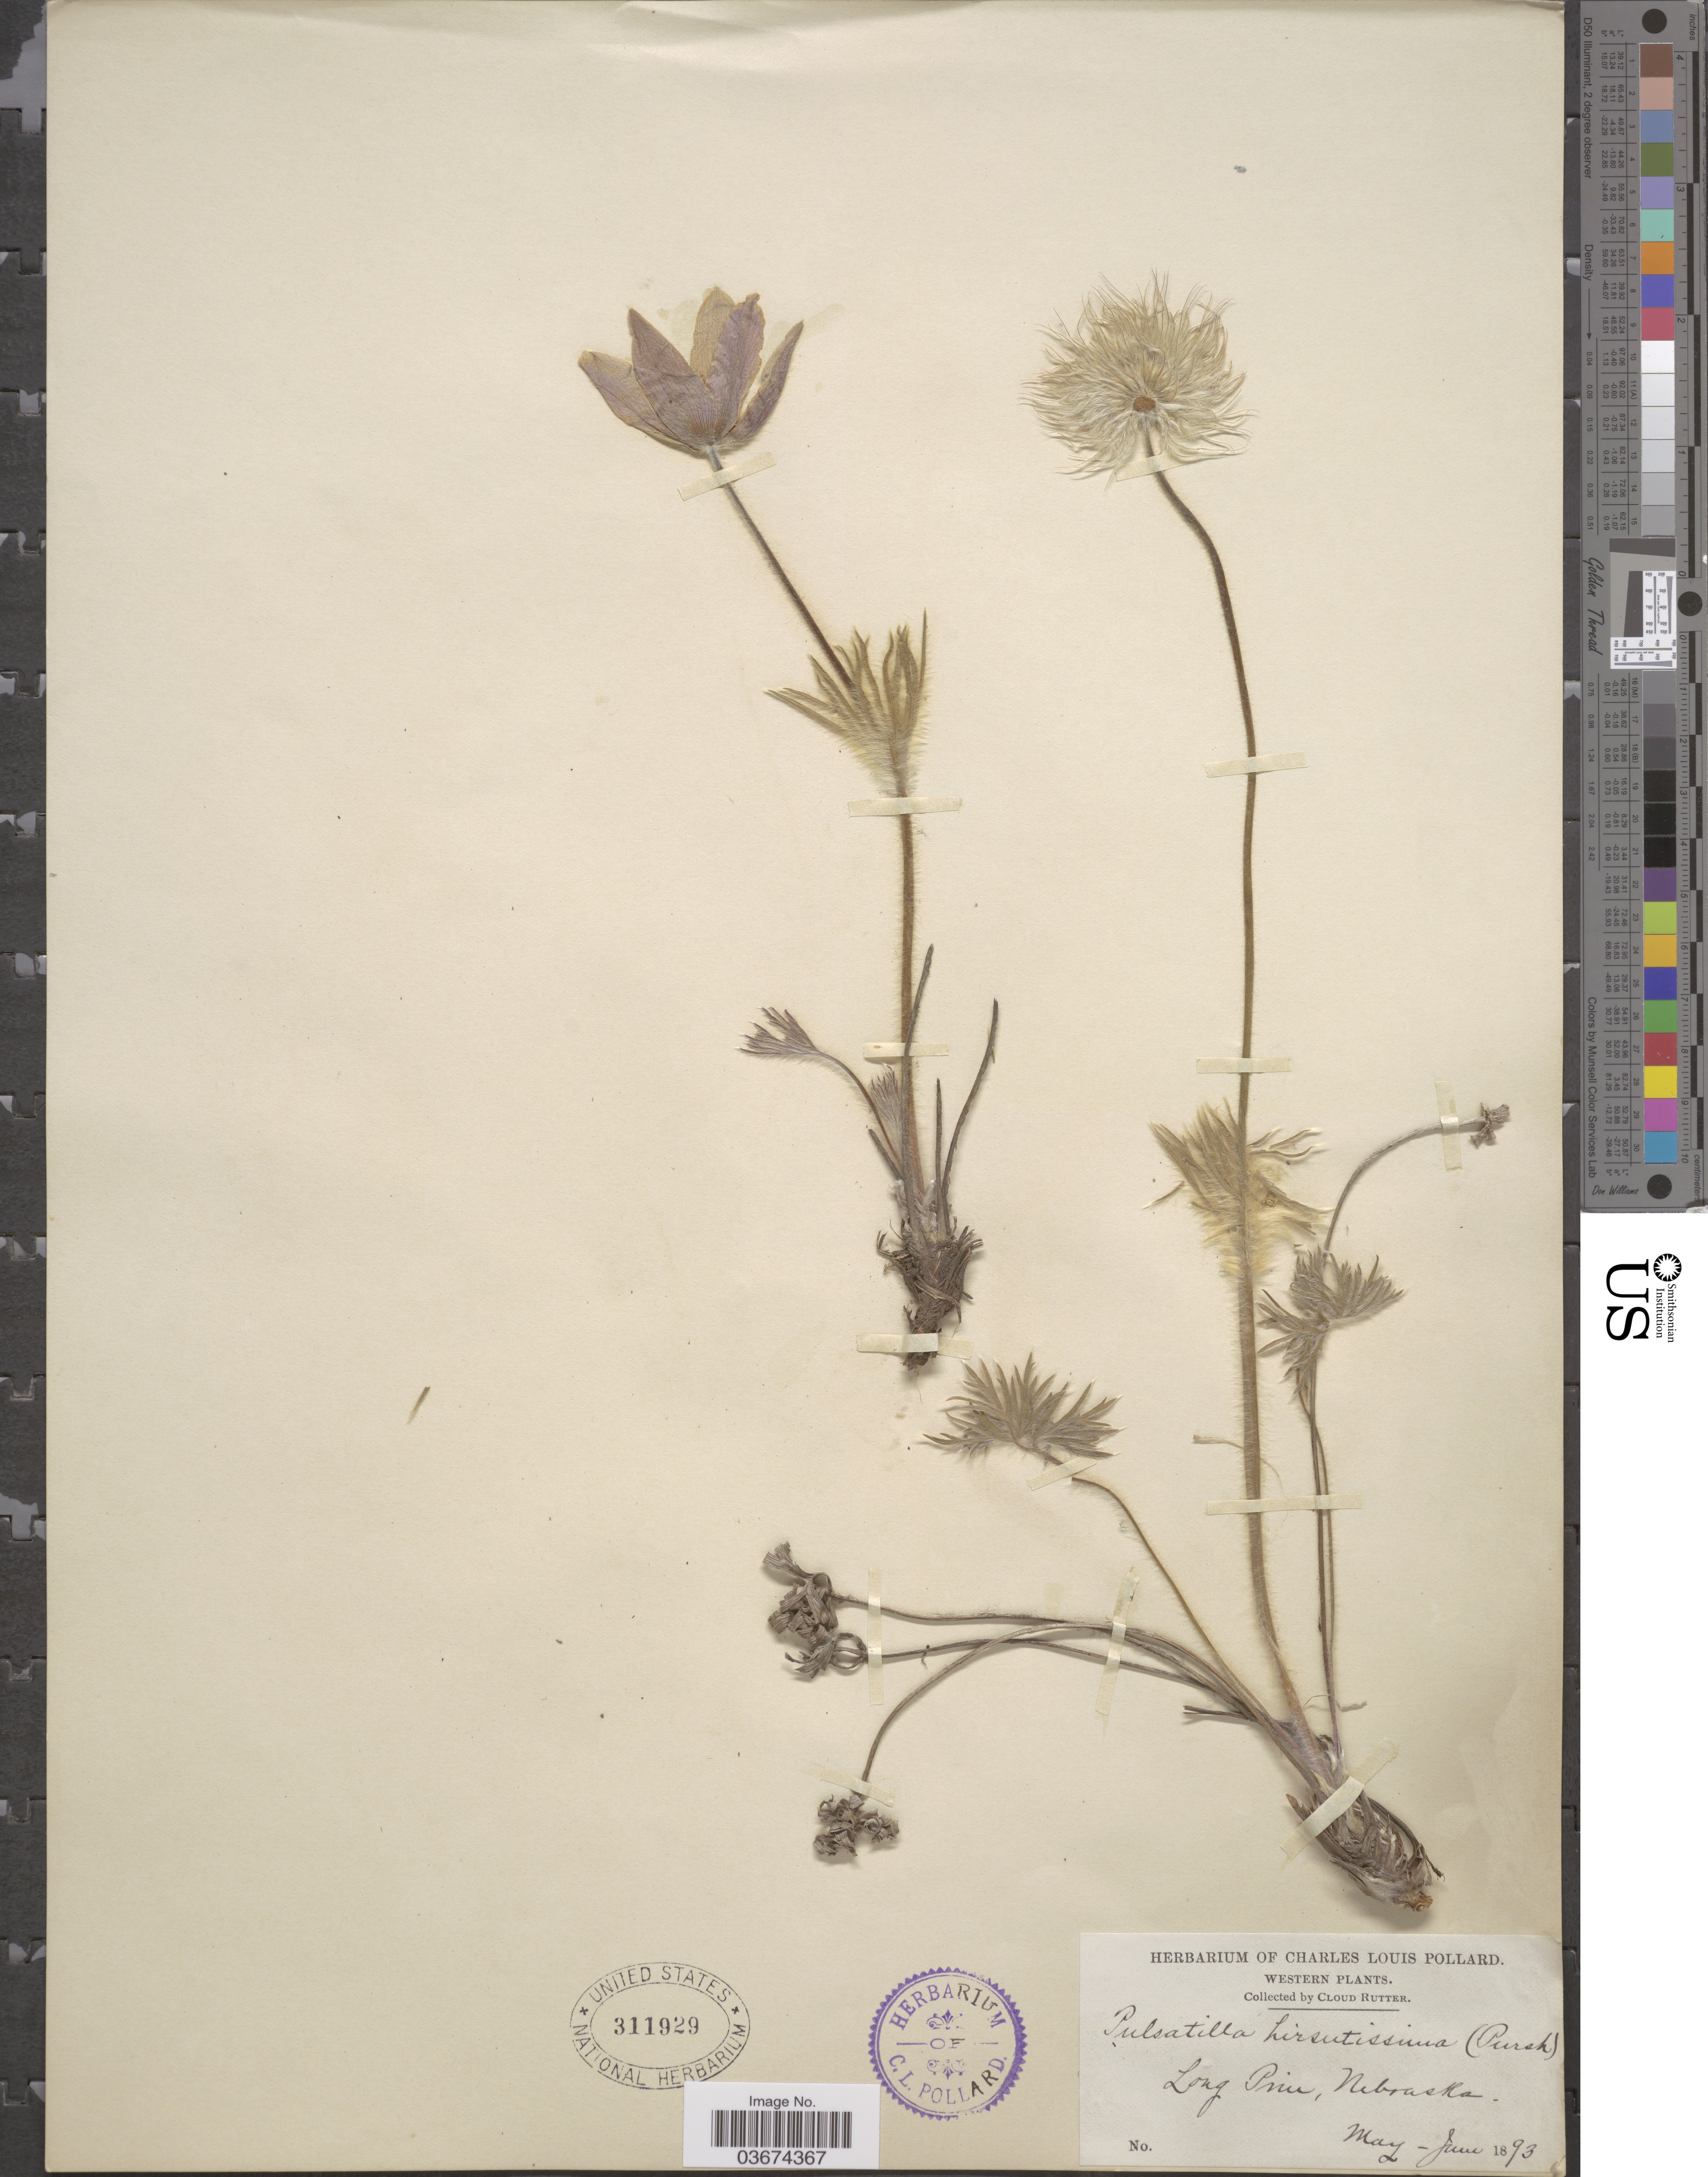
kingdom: Plantae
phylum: Tracheophyta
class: Magnoliopsida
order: Ranunculales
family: Ranunculaceae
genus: Pulsatilla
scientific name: Pulsatilla nuttalliana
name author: (DC.) Bercht. & J. Presl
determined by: Strong, Mark T., (BOT), Smithsonian Institution - National Museum of Natural History (UNITED STATES)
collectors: C. Rutter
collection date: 1893-05/1893-06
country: United States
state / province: Nebraska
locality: Western. Long Pine.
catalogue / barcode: US 311929